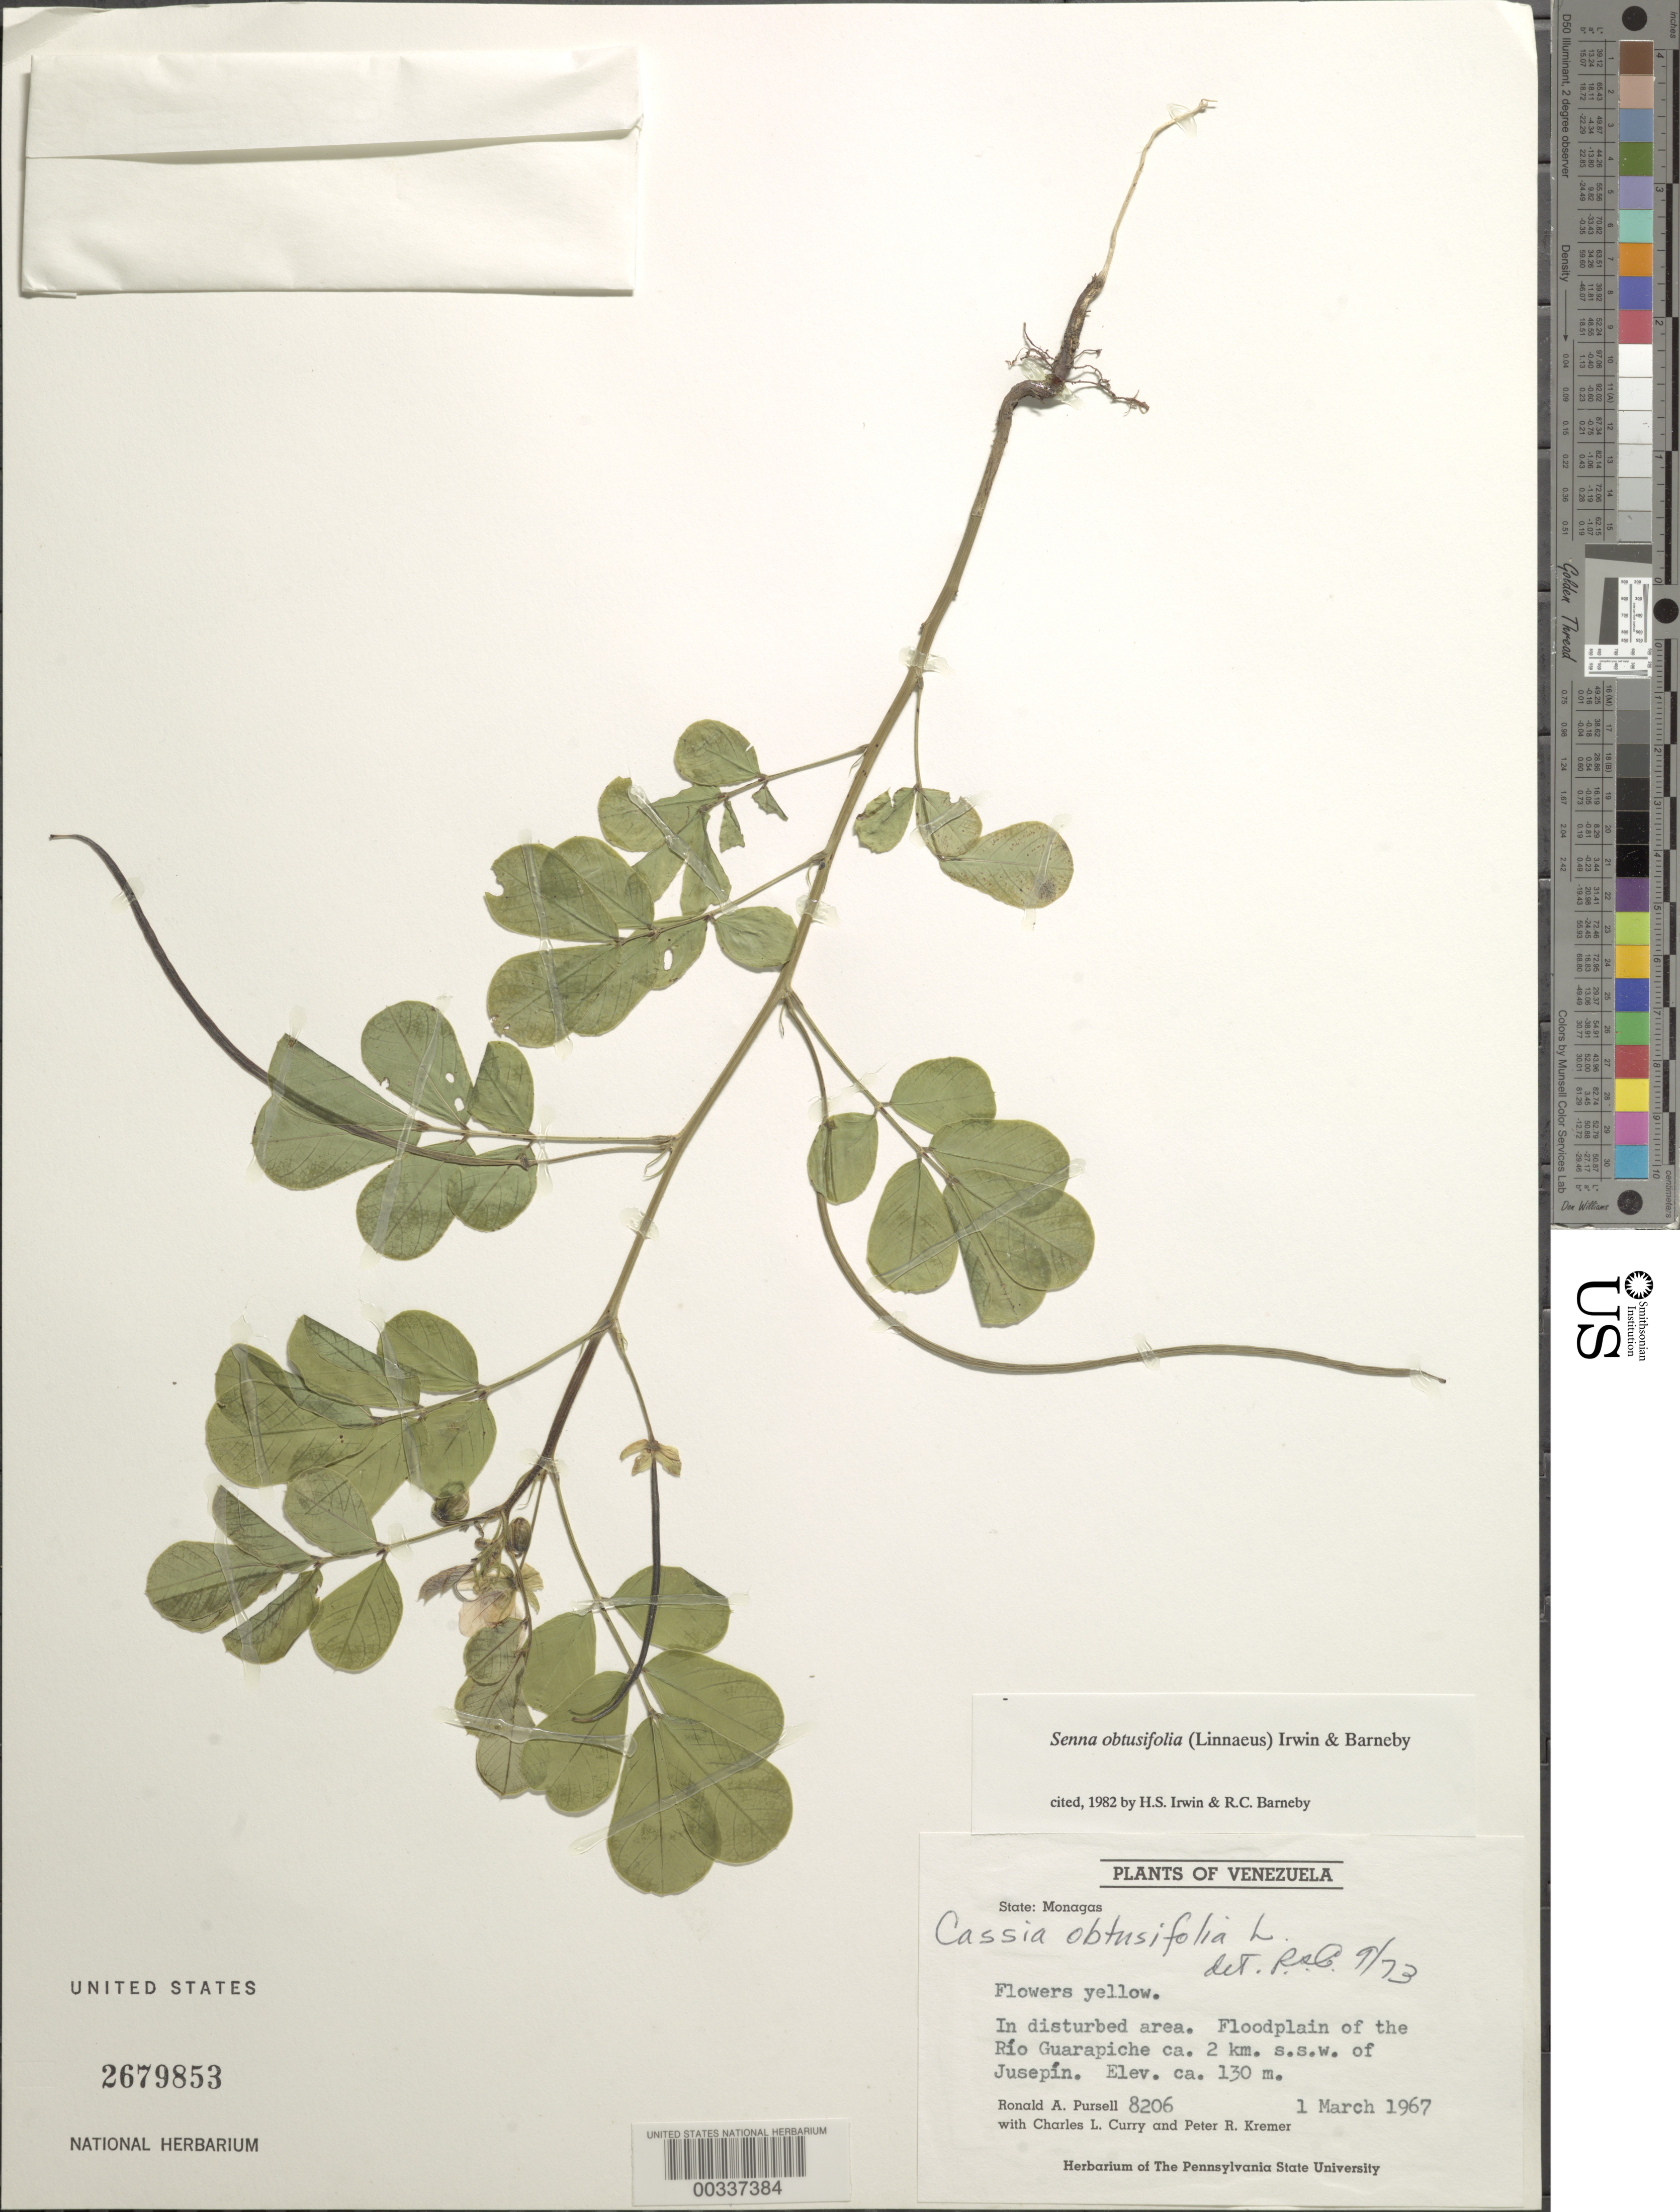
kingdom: Plantae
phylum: Tracheophyta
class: Magnoliopsida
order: Fabales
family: Fabaceae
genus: Senna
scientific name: Senna obtusifolia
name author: (L.) H.S. Irwin & Barneby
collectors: R. A. Pursell, C. L. Curry & P. R. Kremer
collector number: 8206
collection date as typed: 01 Mar 1967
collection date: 1967-03-01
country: Venezuela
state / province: Monagas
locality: Floodplain of the rio guarapiche, ca 2 km ssw of jusepin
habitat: Floodplain of river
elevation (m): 130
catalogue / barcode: US 2679853